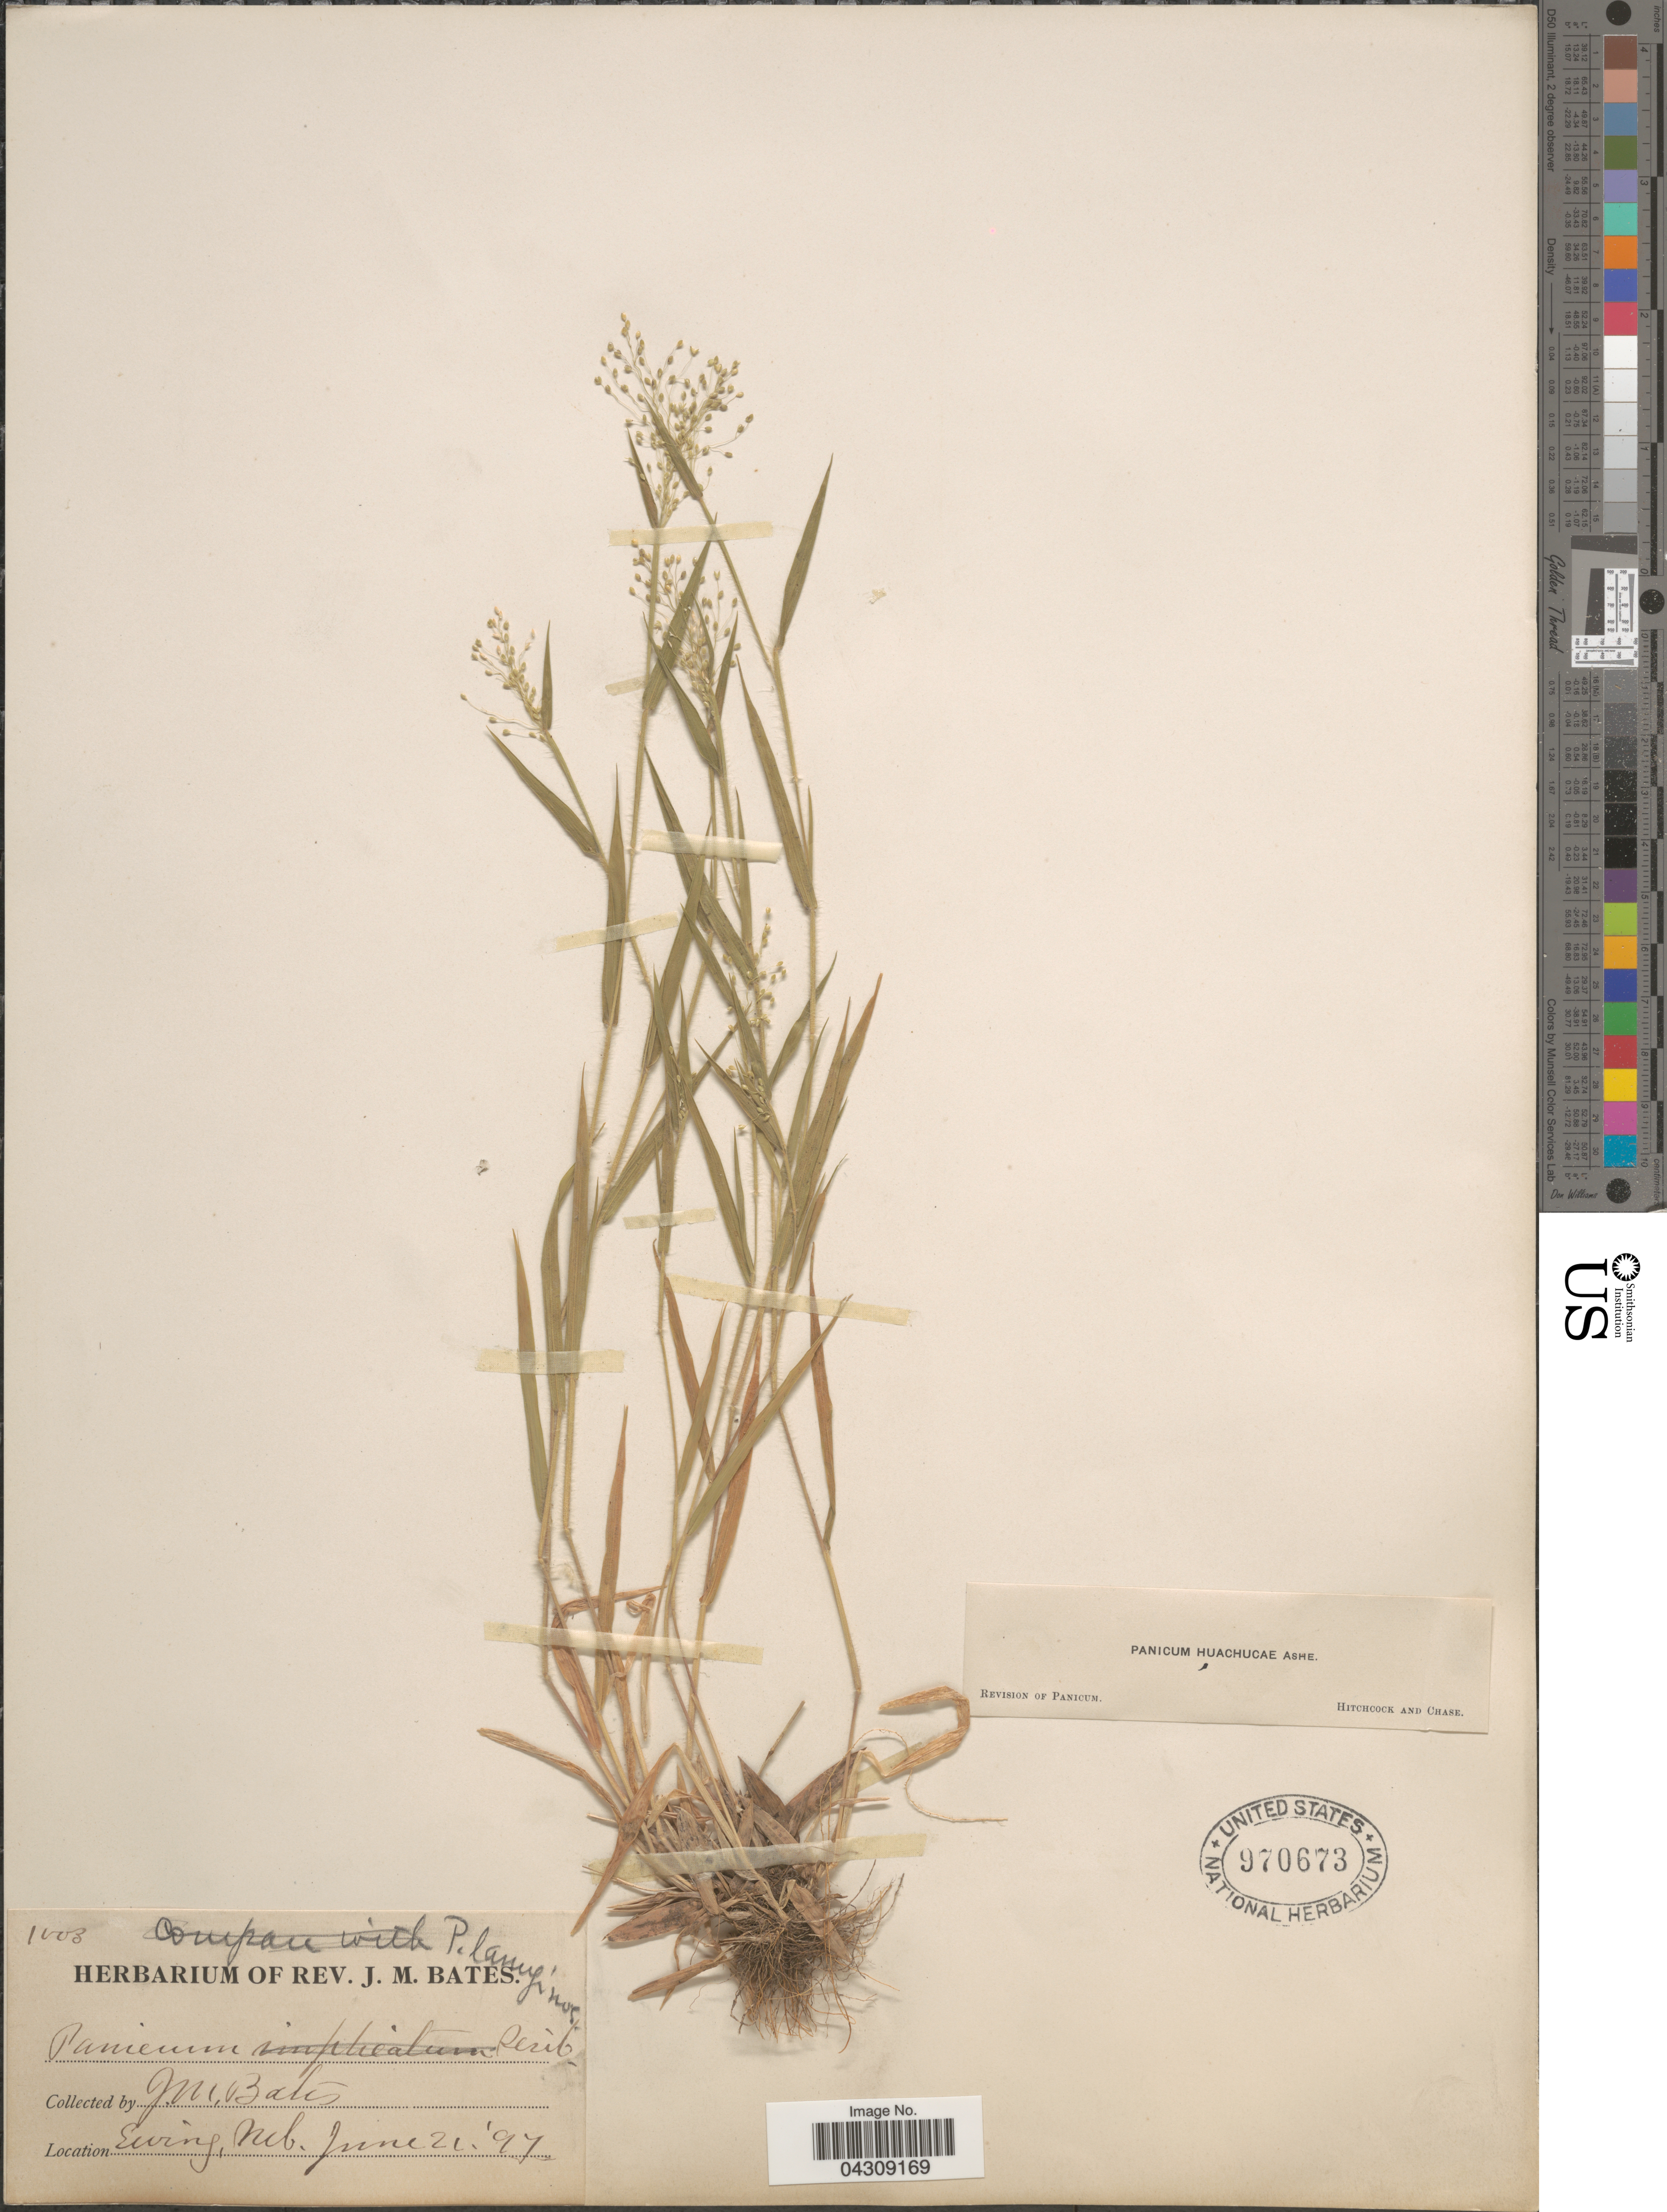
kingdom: Plantae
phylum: Tracheophyta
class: Liliopsida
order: Poales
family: Poaceae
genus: Dichanthelium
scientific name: Dichanthelium acuminatum var. acuminatum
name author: (Sw.) Gould & C.A. Clark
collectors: J. Bates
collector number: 1003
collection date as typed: Transcribed d/m/y: 21/6/97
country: United States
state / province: Nebraska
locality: Ewing.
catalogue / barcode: US 970673